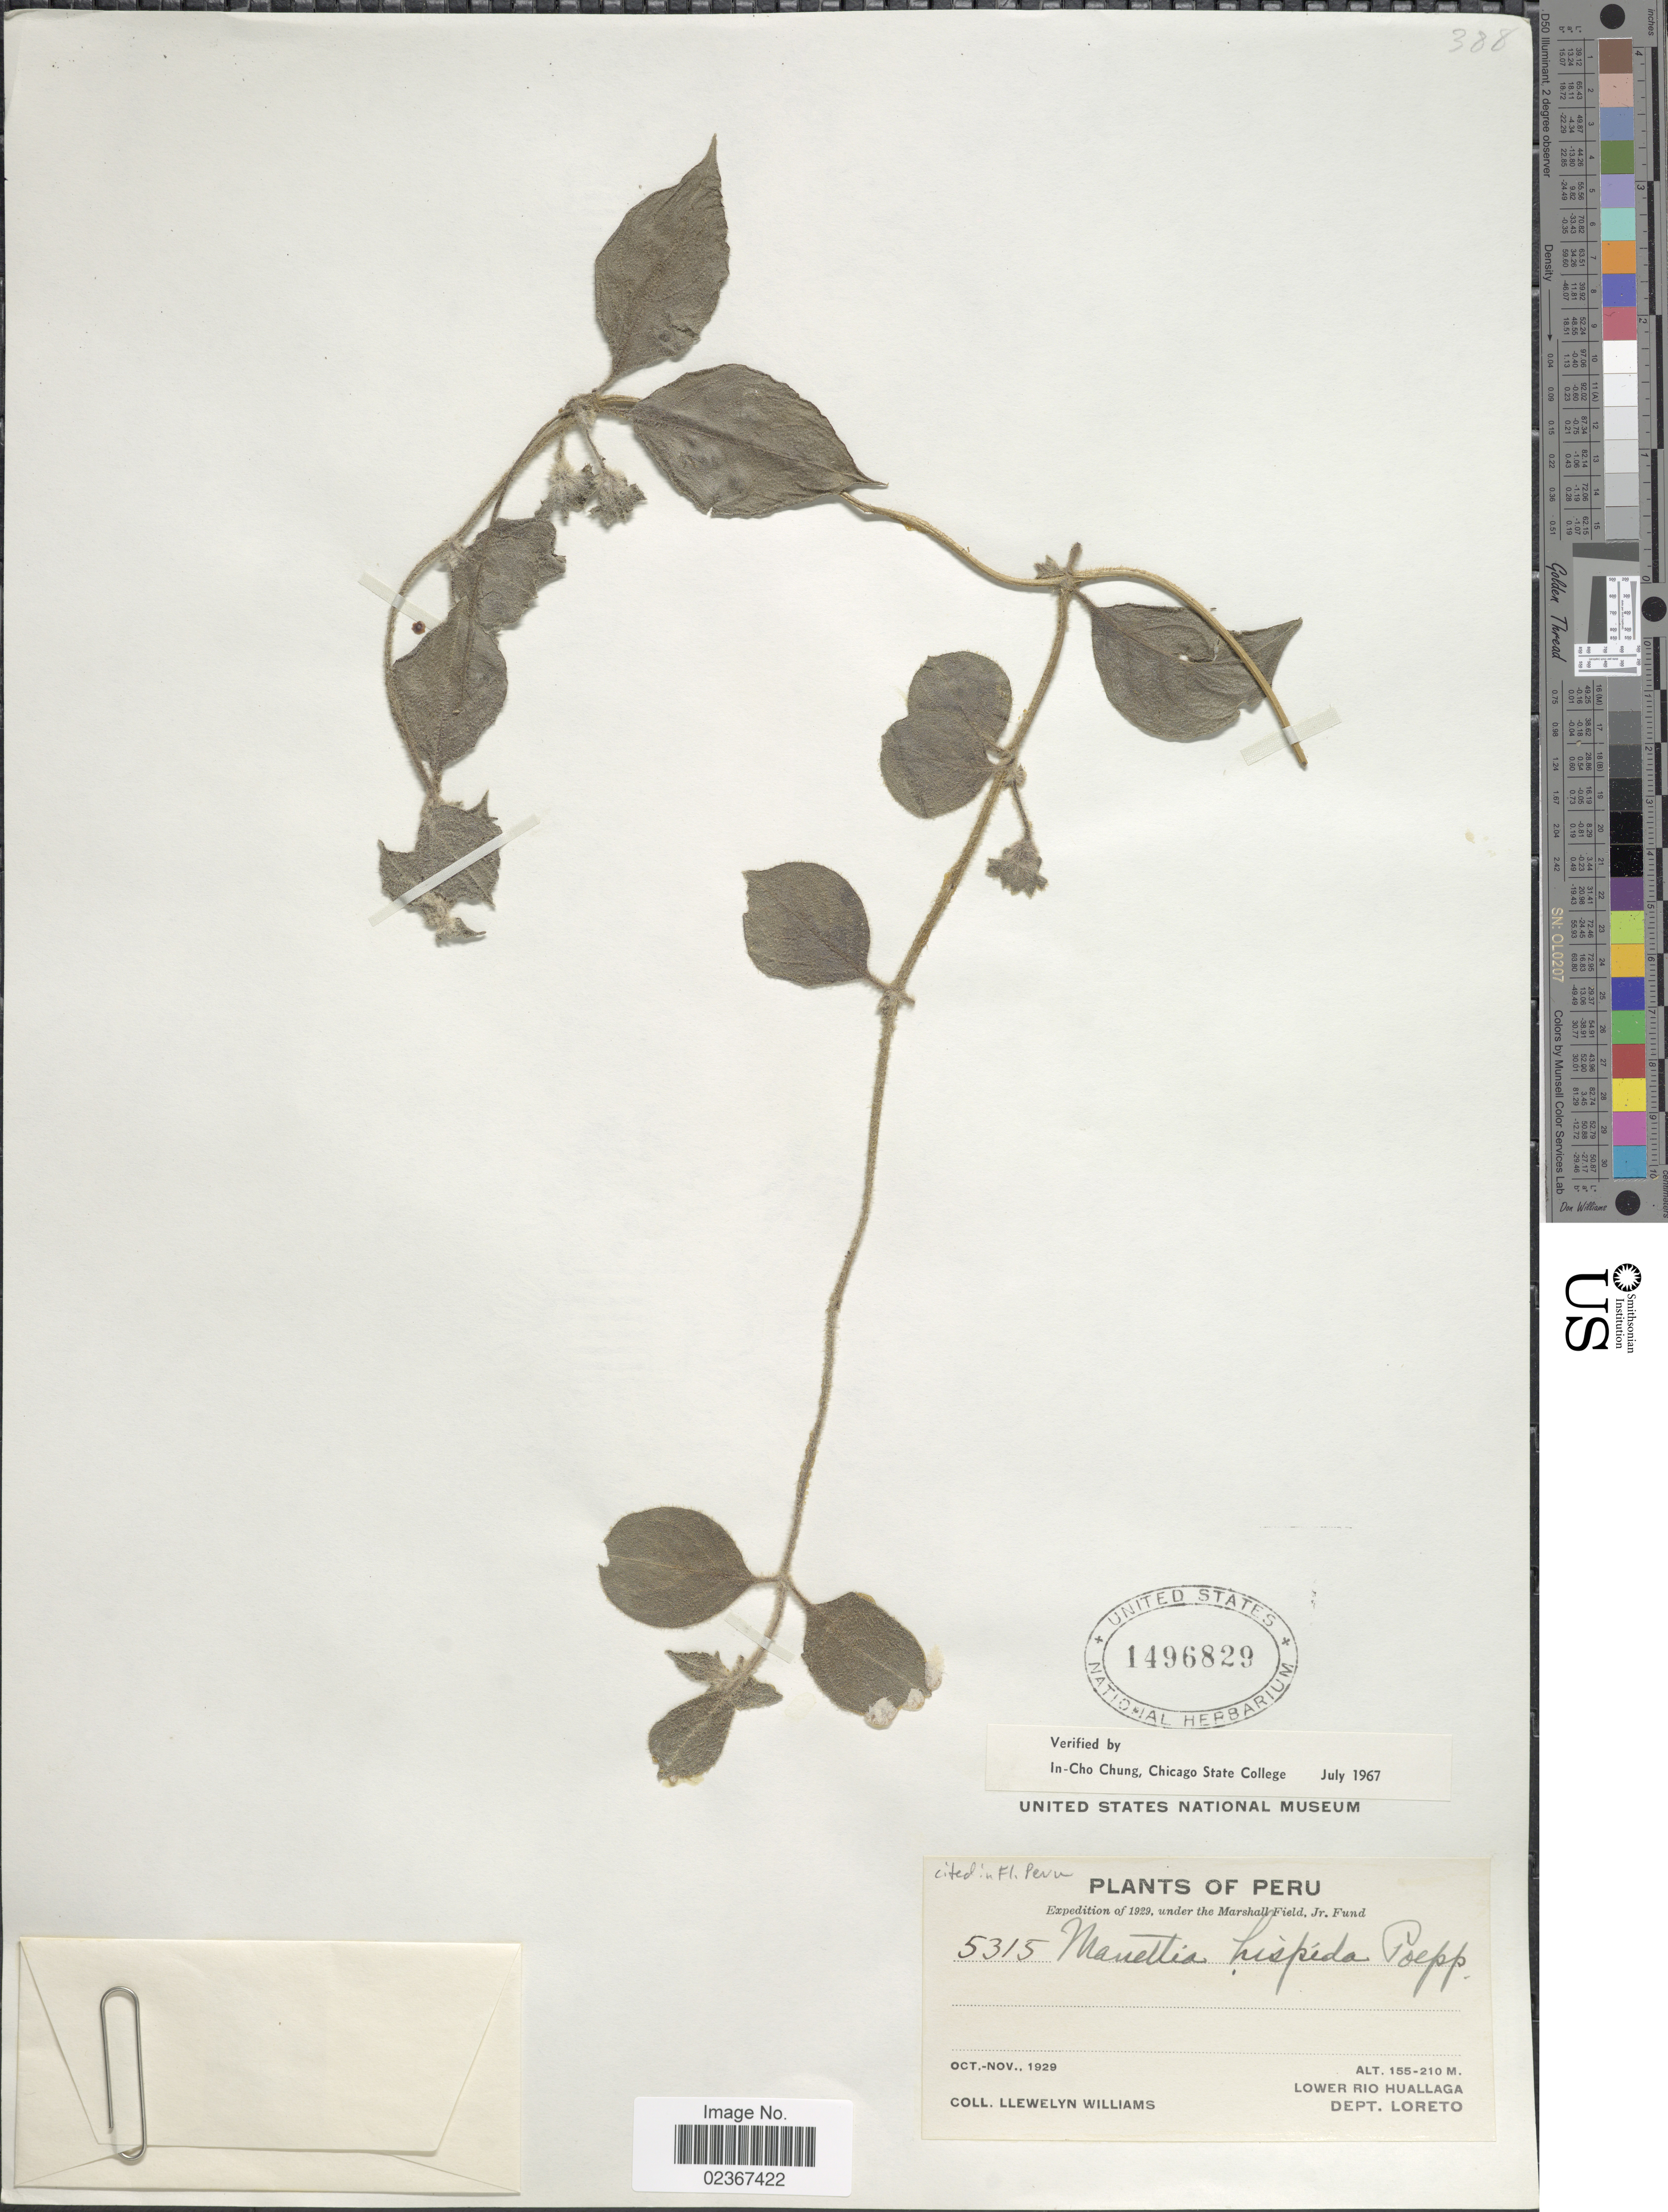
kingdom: Plantae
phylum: Tracheophyta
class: Magnoliopsida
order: Gentianales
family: Rubiaceae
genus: Manettia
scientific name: Manettia hispida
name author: Poepp.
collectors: Ll. Williams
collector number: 5315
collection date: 1929-10/1929-11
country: Peru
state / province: Loreto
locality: Lower Rio Huallaga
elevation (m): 155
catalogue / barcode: US 1596829